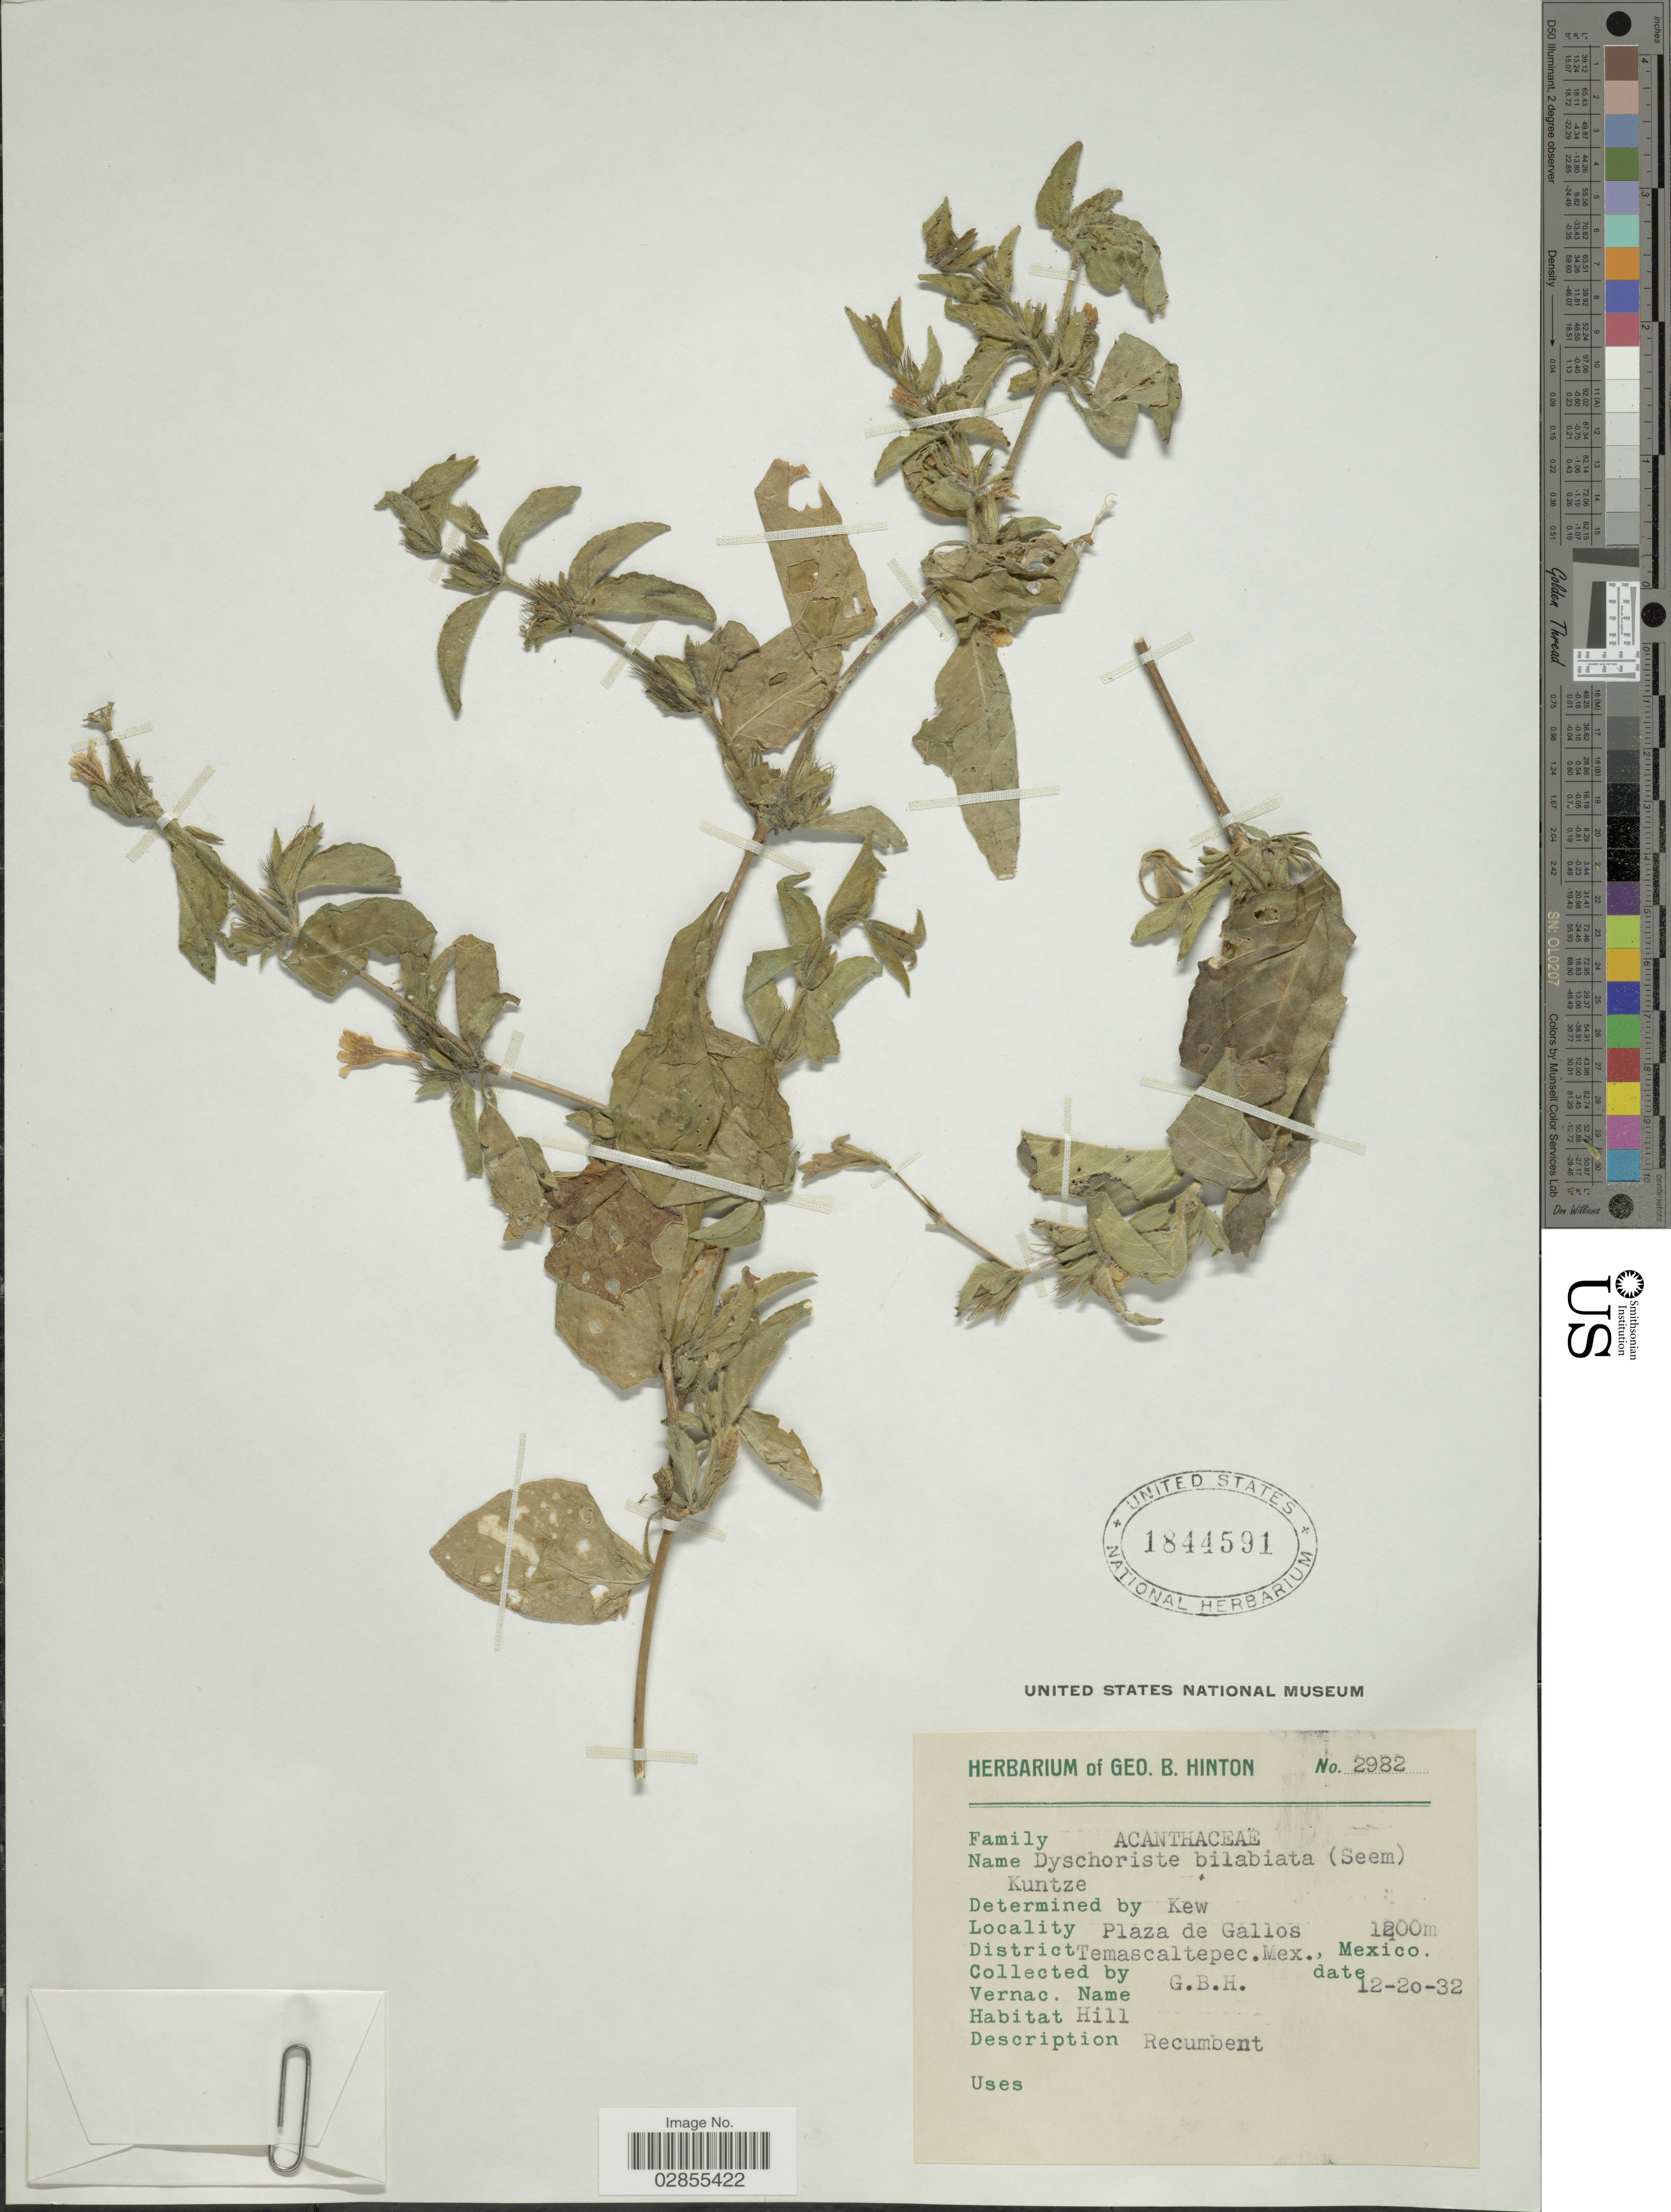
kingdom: Plantae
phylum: Tracheophyta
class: Magnoliopsida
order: Lamiales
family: Acanthaceae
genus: Dyschoriste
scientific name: Dyschoriste hirsutissima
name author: (Nees) Kuntze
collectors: G. B. Hinton & et al.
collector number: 2982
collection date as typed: Transcribed d/m/y: 20/12/32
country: Mexico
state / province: México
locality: Plaza de Gallos, District Temascaltepec, Mex.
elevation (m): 1200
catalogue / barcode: US 1844591